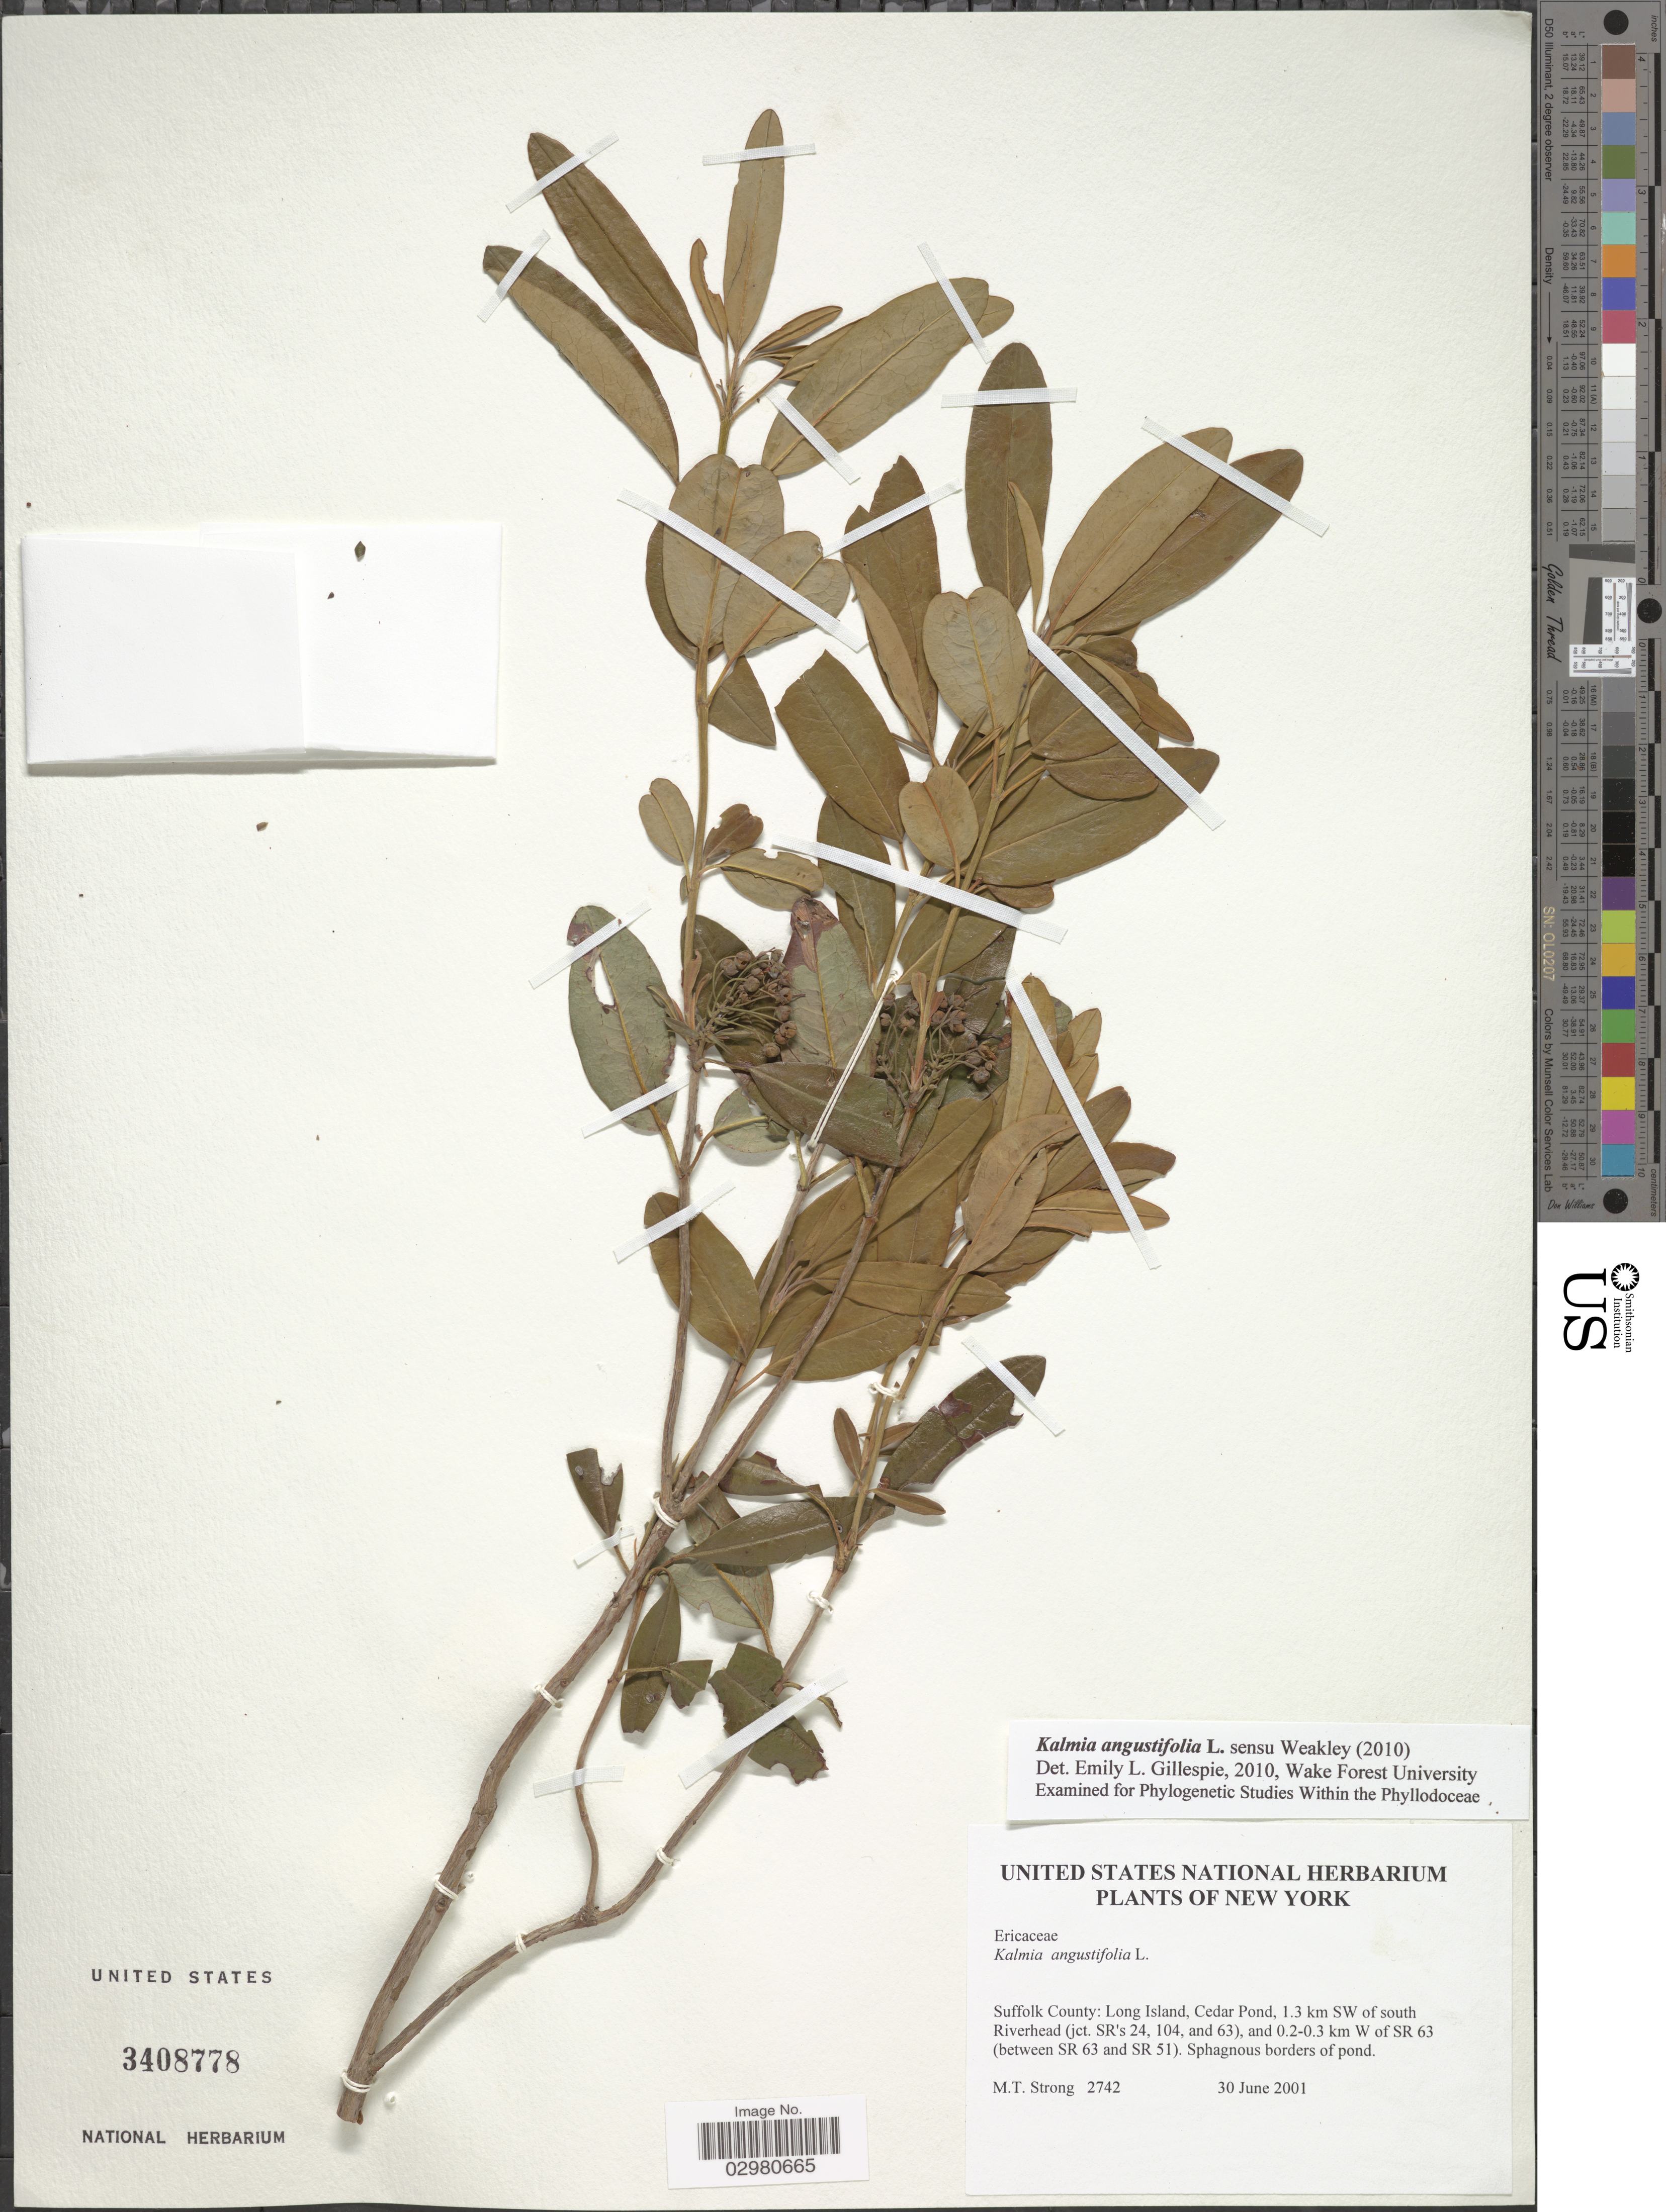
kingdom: Plantae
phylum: Tracheophyta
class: Magnoliopsida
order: Ericales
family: Ericaceae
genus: Kalmia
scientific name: Kalmia angustifolia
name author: L.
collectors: M. T. Strong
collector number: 2742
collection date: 2001-06-30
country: United States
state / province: New York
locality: Suffolk County: Long Island, Cedar Pond, 1.3 km SW of south Riverhead (jct. SR's 24, 104, and 63), and 0.2-0.3 km W of SR 63 (between SR 63 and SR 51). Sphagnous borders of pond.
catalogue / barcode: US 3408778